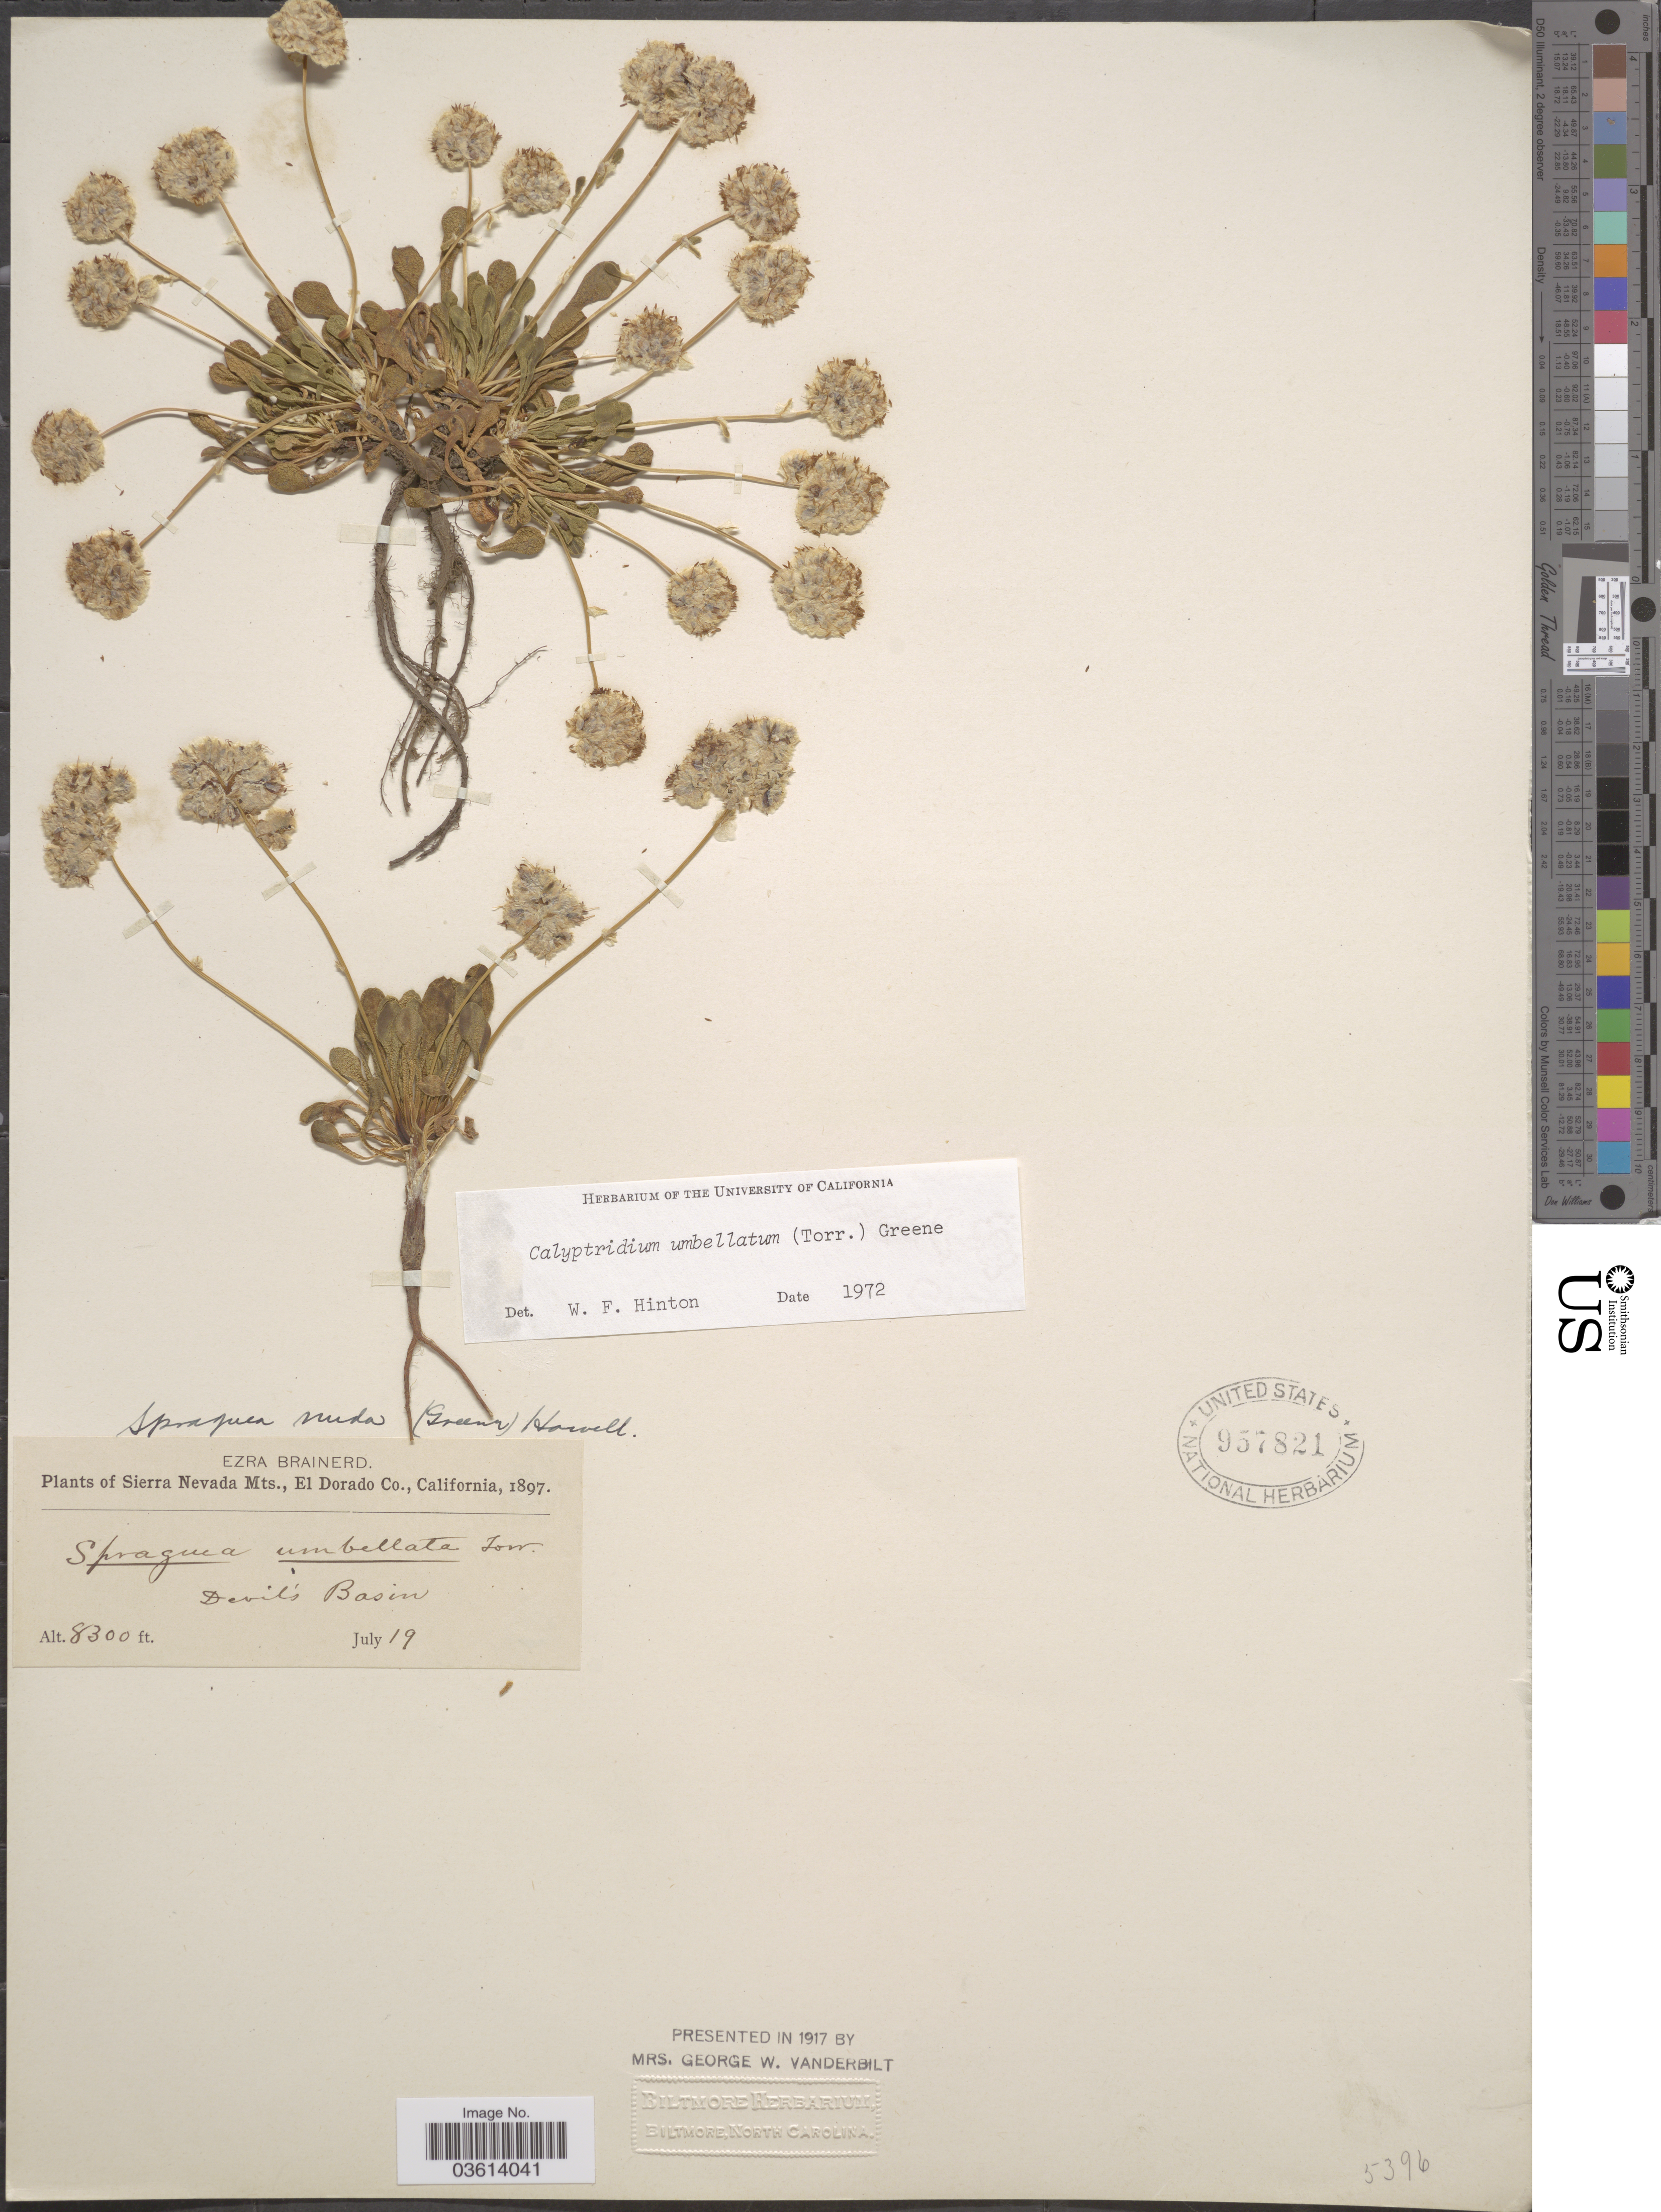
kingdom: Plantae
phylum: Tracheophyta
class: Magnoliopsida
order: Caryophyllales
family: Montiaceae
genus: Calyptridium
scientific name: Calyptridium umbellatum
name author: (Torr.) Greene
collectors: E. Brainerd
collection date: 1897-07-19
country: United States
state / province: California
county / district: El Dorado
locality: Sierra Nevada Mts., El Dorado Co. Devil's Basin.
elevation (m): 2530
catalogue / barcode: US 957821